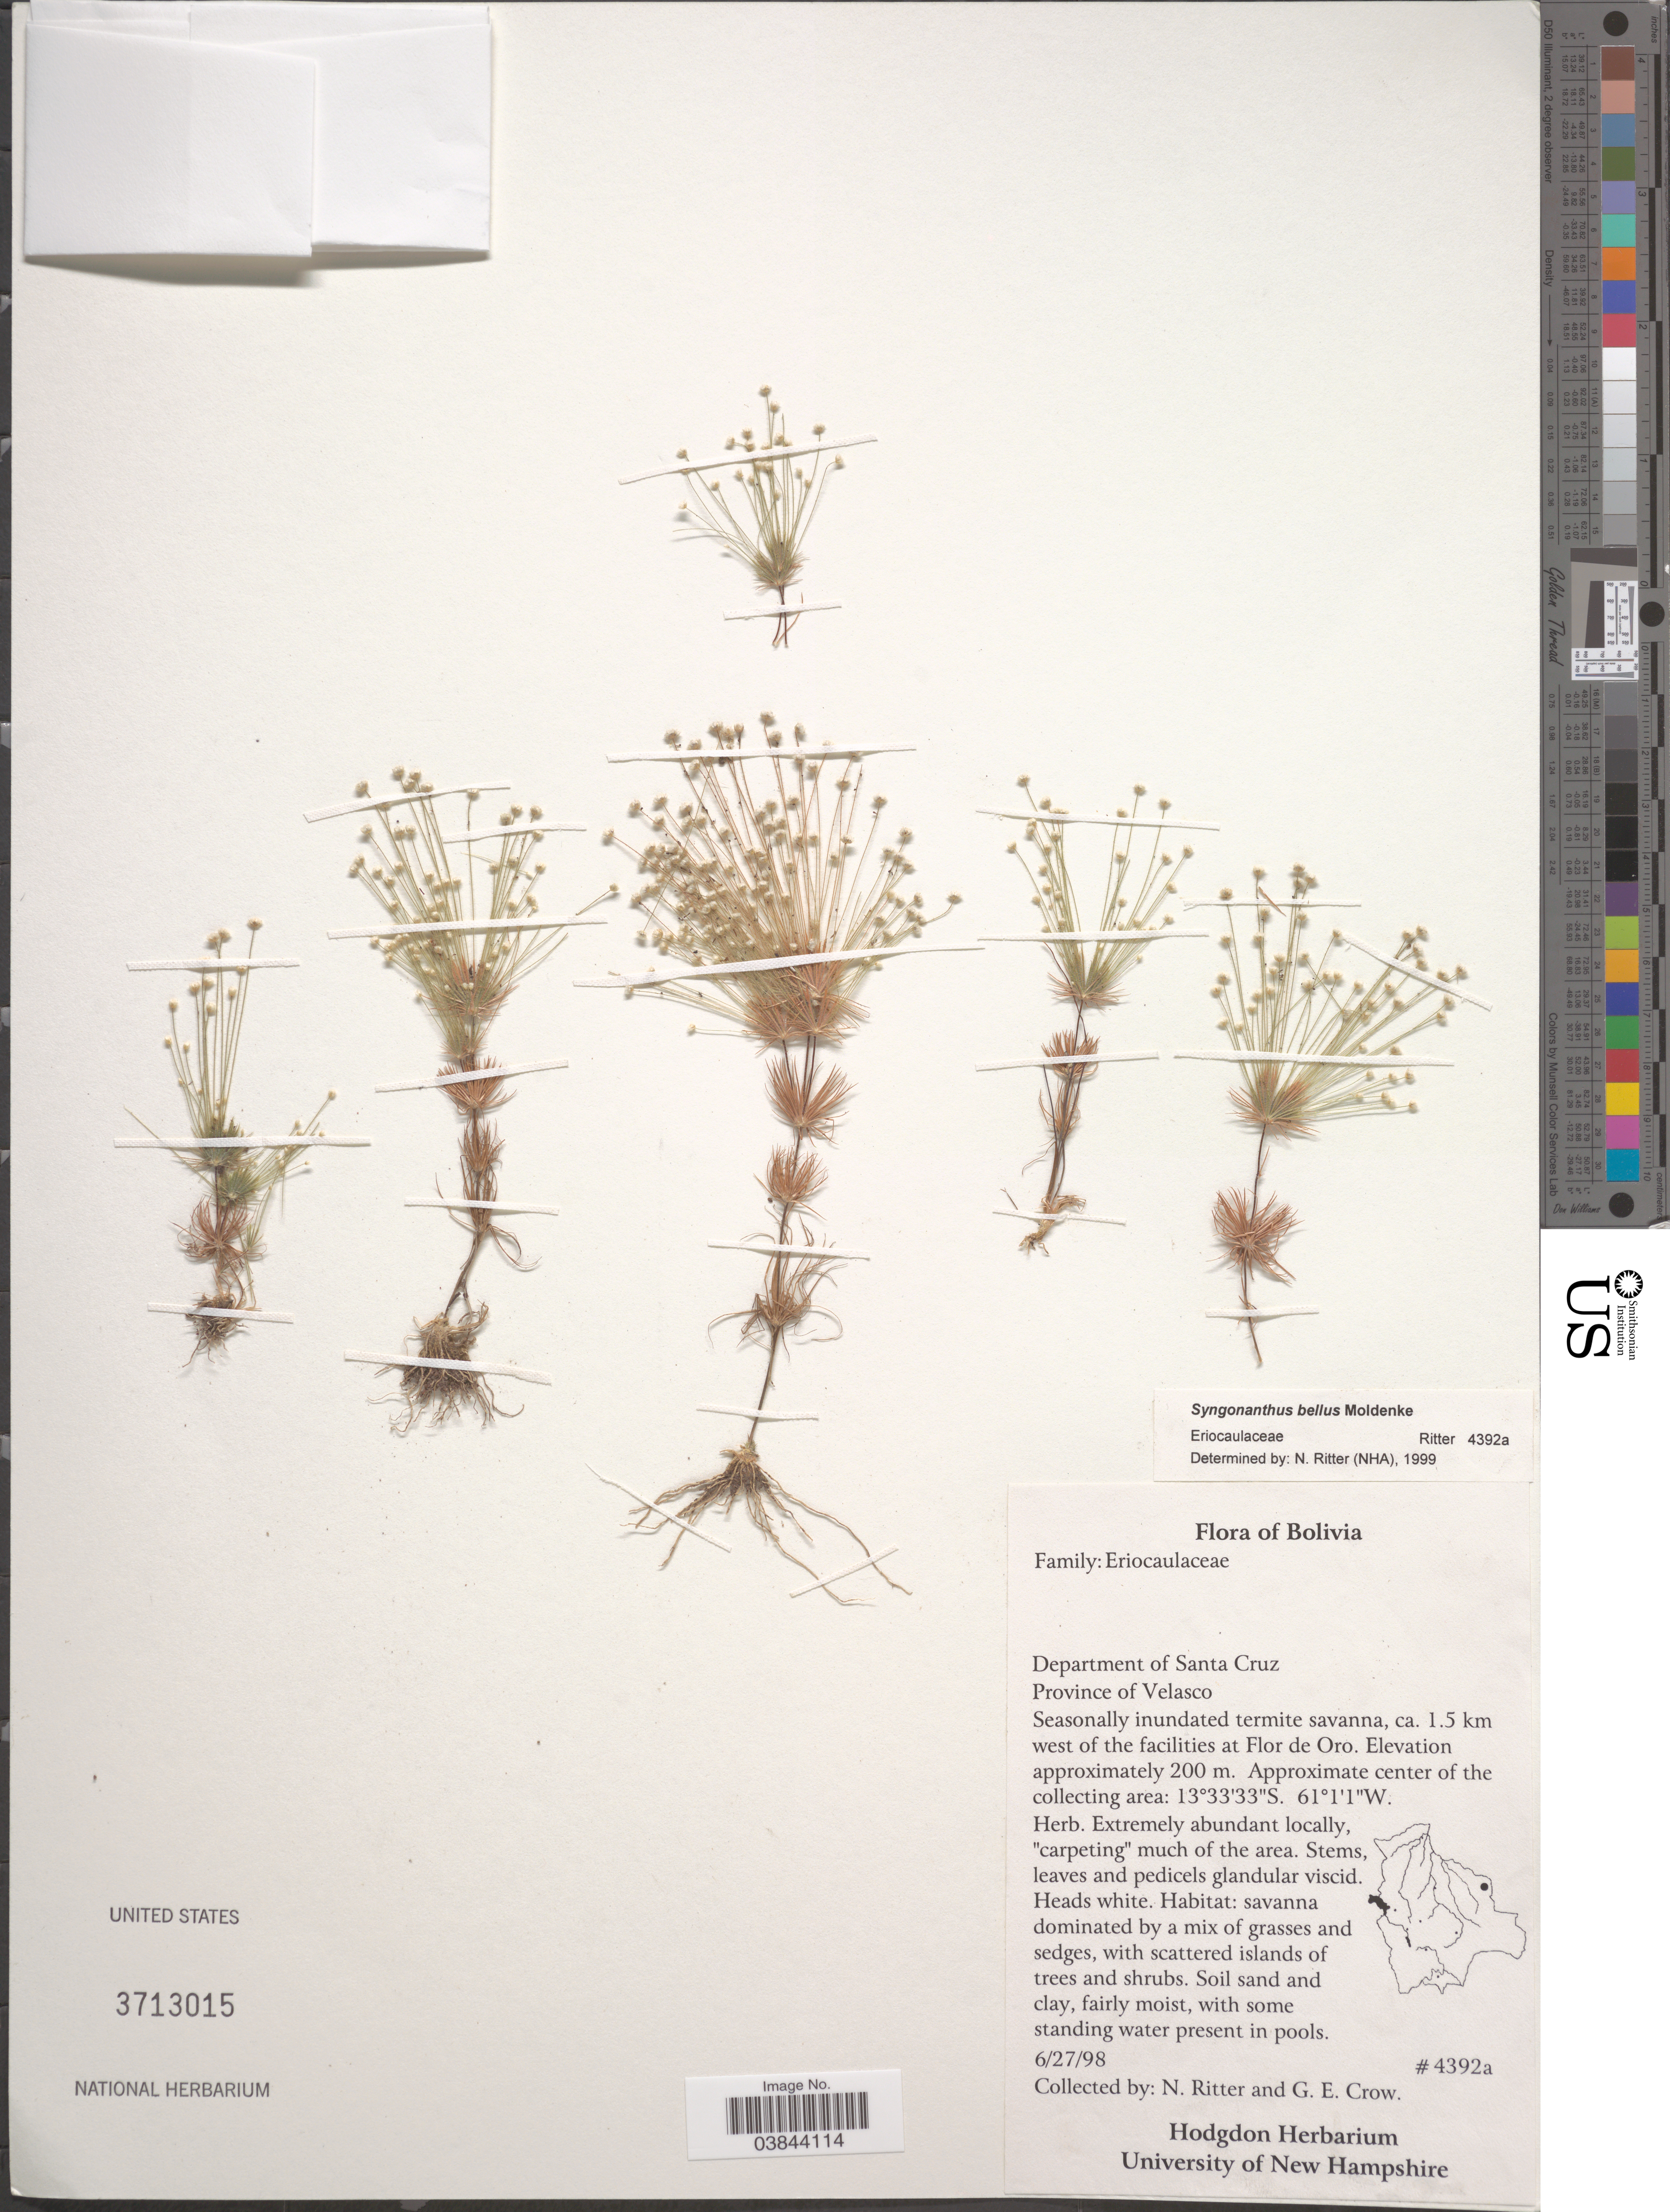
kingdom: Plantae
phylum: Tracheophyta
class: Liliopsida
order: Poales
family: Eriocaulaceae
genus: Syngonanthus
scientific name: Syngonanthus bellus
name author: Moldenke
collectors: N. Ritter & G. Crow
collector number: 4392a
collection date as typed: Transcribed d/m/y: 27/6/98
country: Bolivia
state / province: Santa Cruz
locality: Department of Santa Cruz. Province of Velasco. Ca. 1.5 km west of the facilities at Flor de Oro.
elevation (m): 200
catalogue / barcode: US 3713015